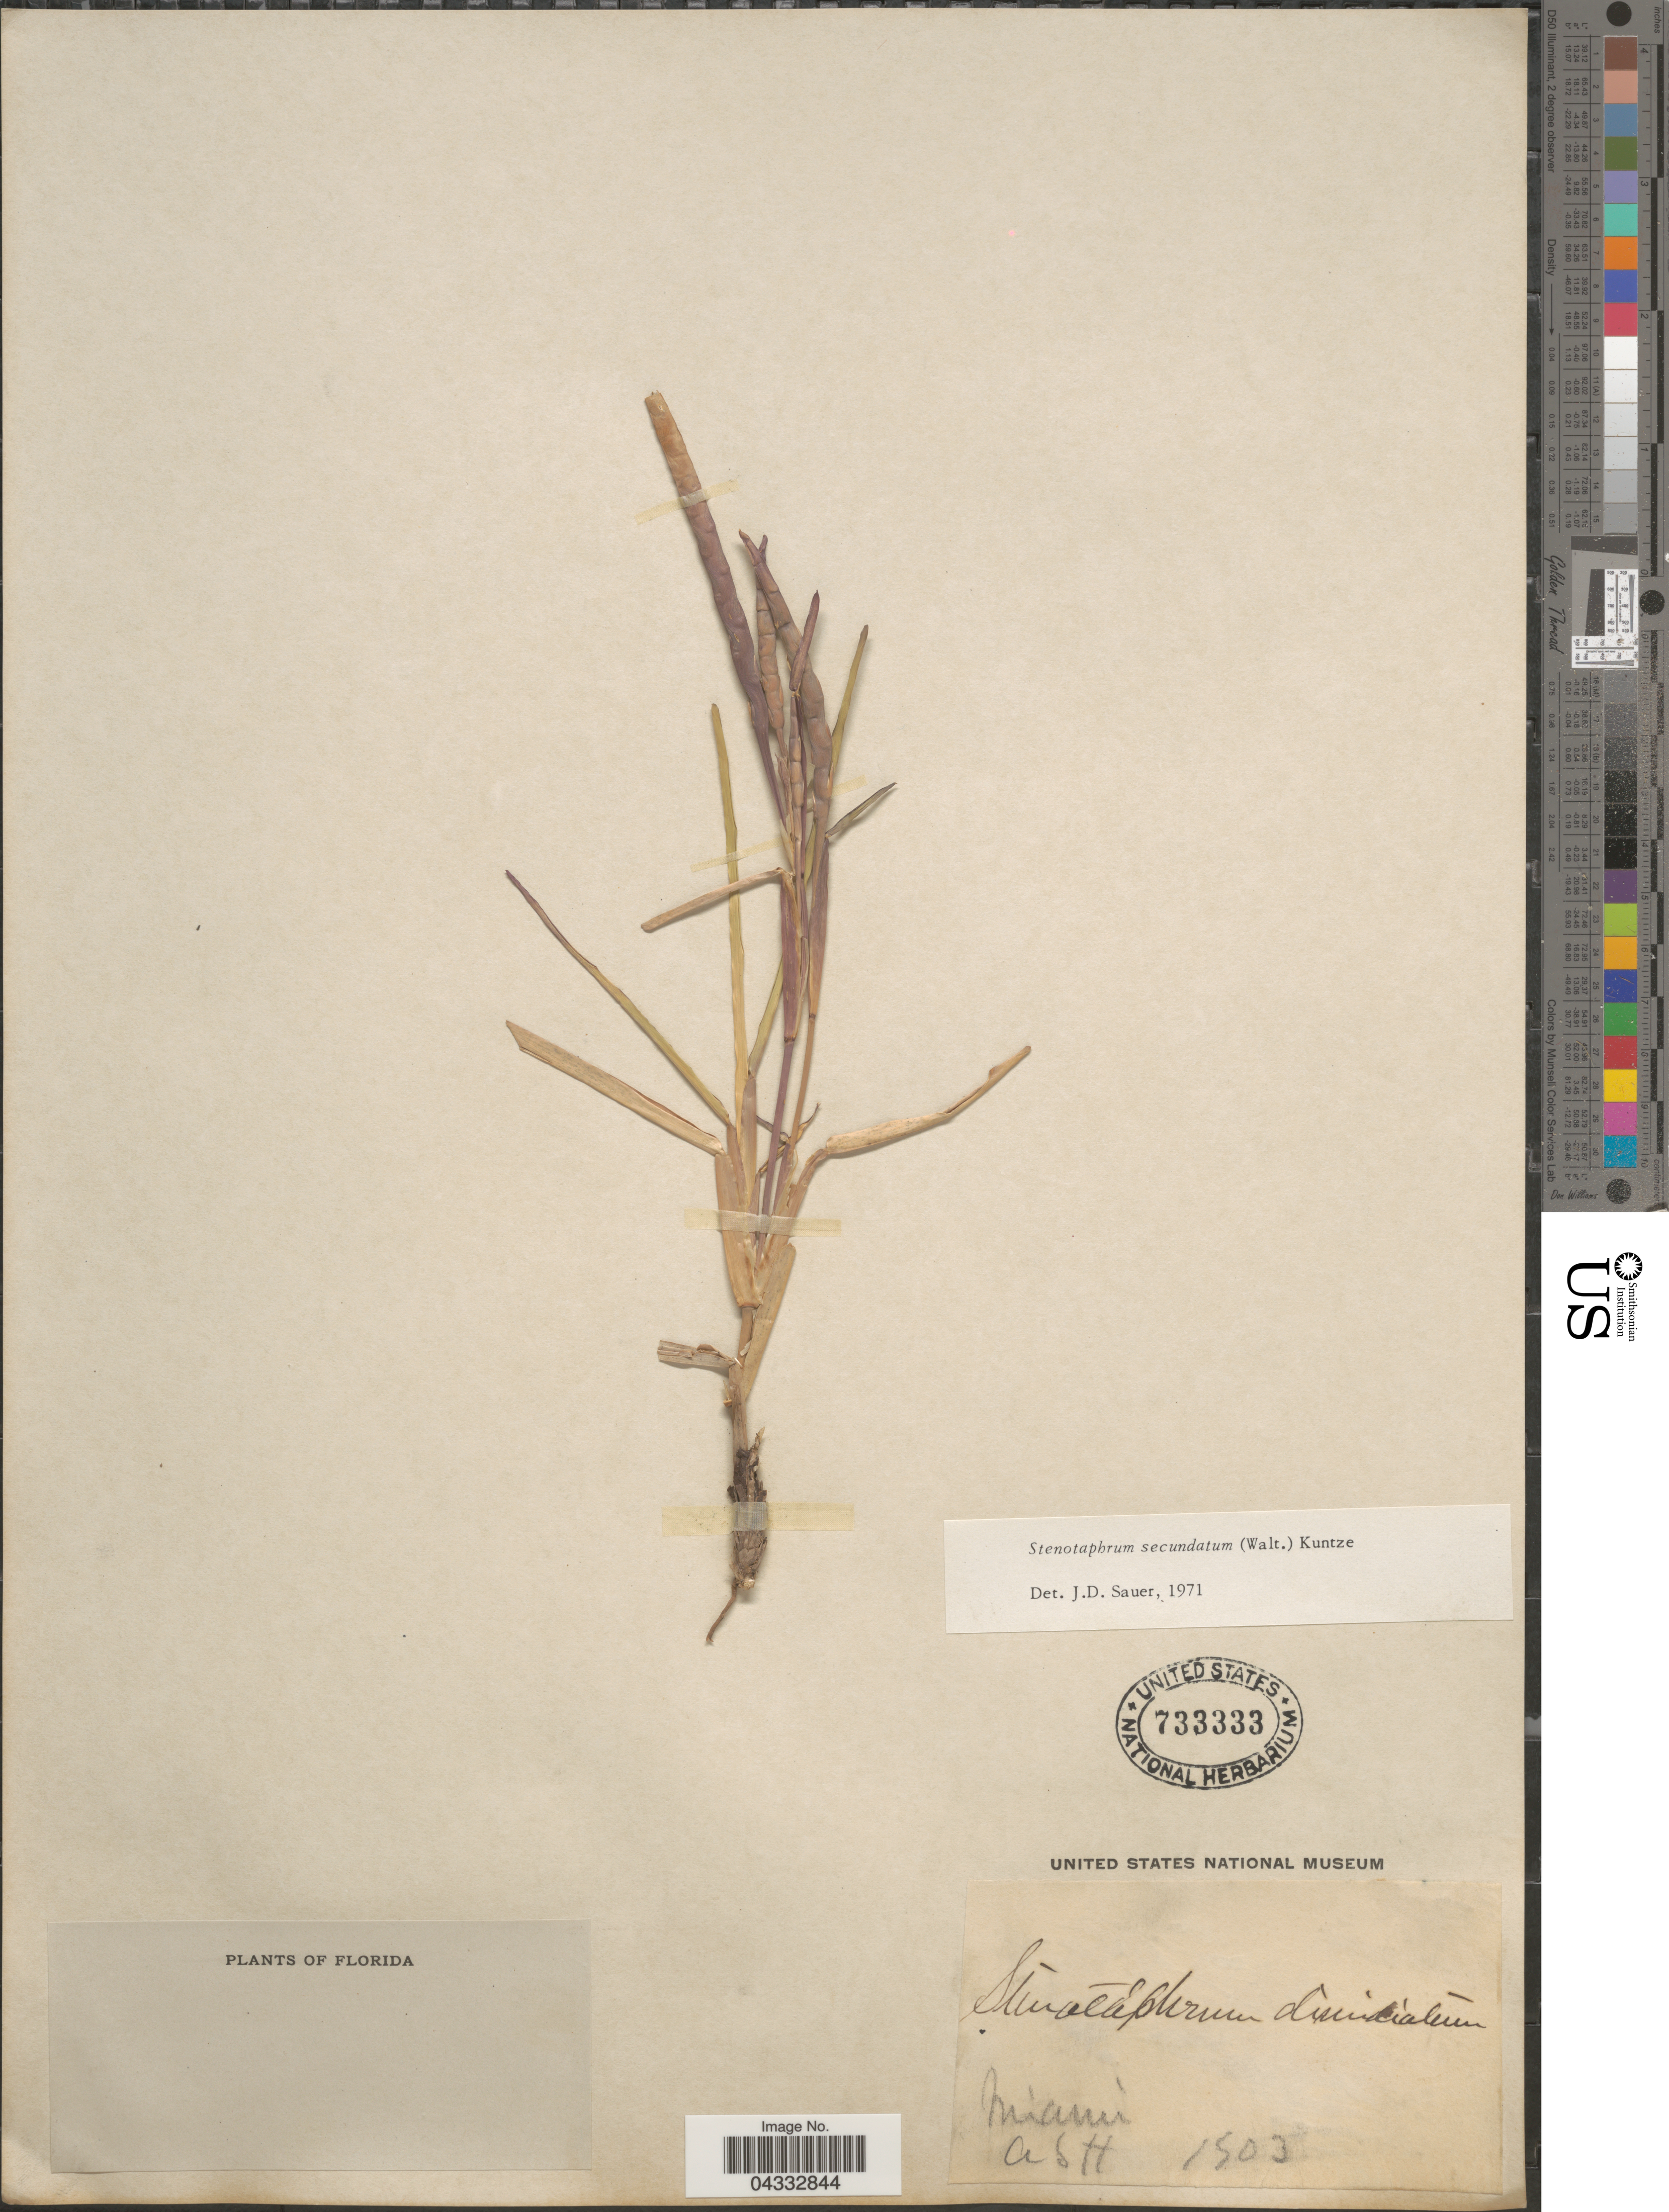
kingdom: Plantae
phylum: Tracheophyta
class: Liliopsida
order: Poales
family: Poaceae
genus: Stenotaphrum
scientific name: Stenotaphrum secundatum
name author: (Walter) Kuntze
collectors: A. H.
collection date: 1903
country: United States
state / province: Florida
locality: Miami.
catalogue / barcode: US 733333